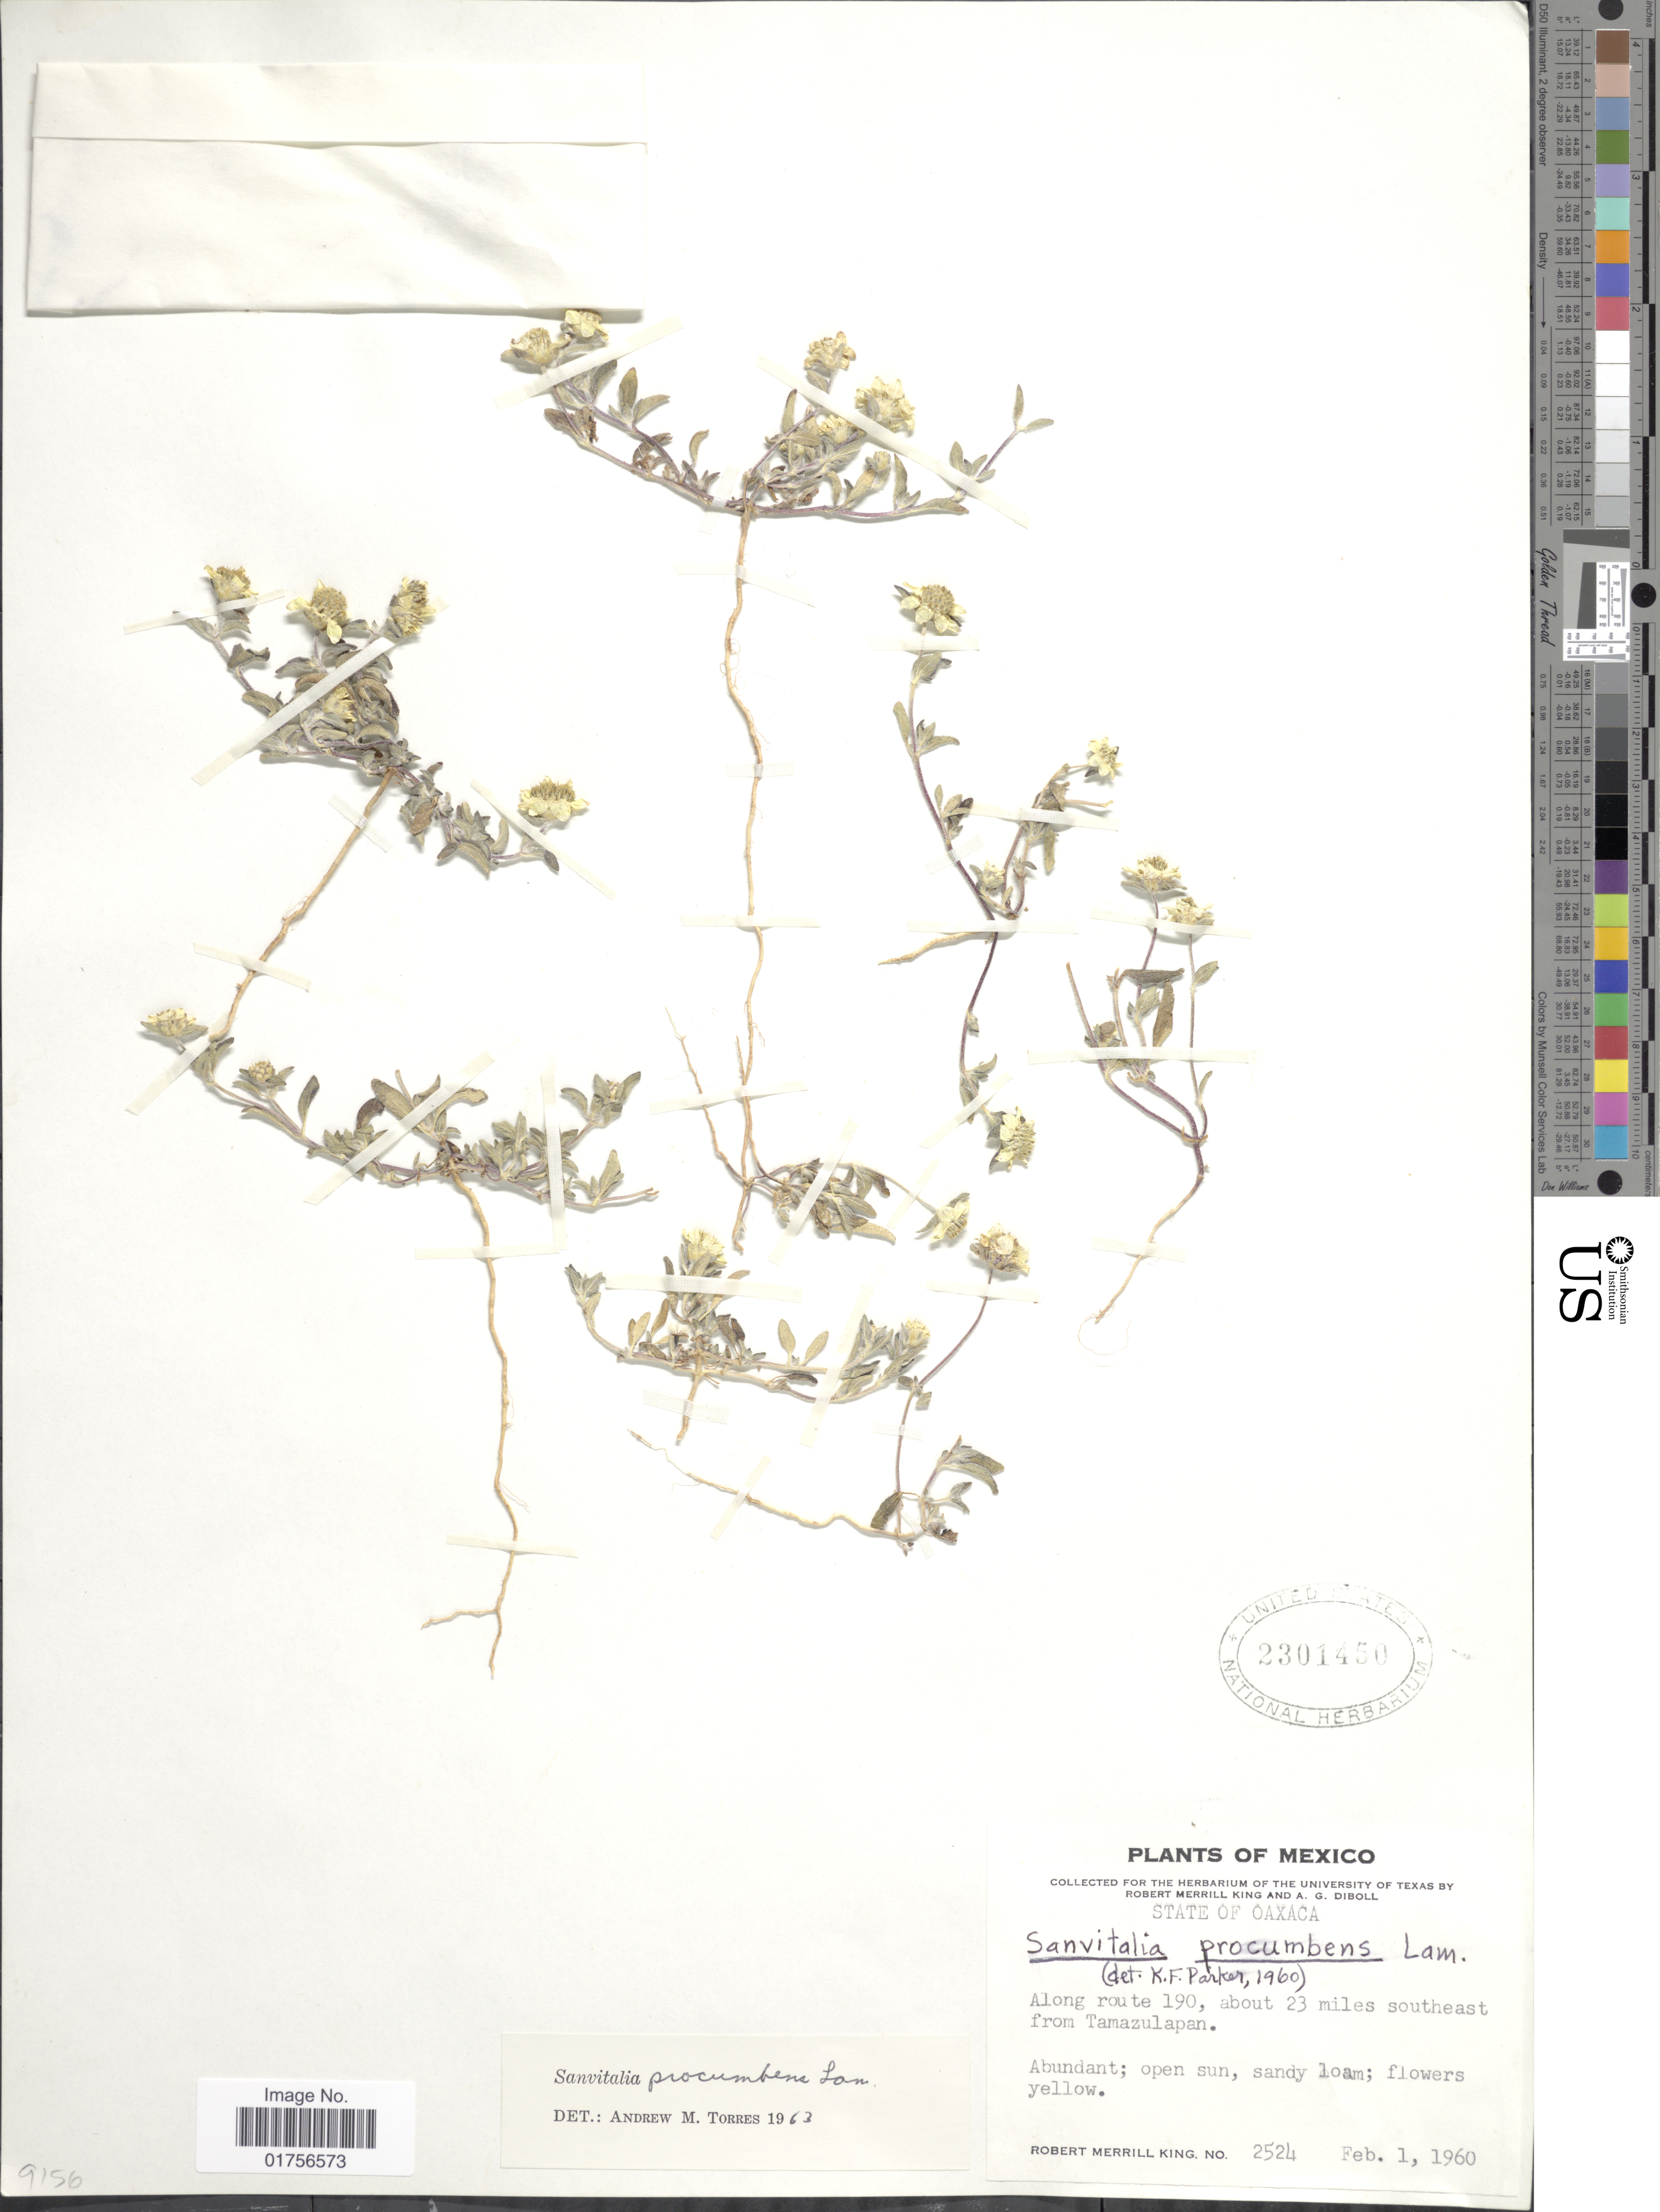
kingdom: Plantae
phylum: Tracheophyta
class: Magnoliopsida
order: Asterales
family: Asteraceae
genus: Sanvitalia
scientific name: Sanvitalia procumbens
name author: Lam.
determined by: Skibicki, Samuel V.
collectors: R. M. King & A. Diboll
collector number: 2524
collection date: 1960-02-01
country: Mexico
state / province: Oaxaca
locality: State of Oaxaca, Along route 190, about 23 miles southeast from Tamazulapan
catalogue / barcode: US 2301450